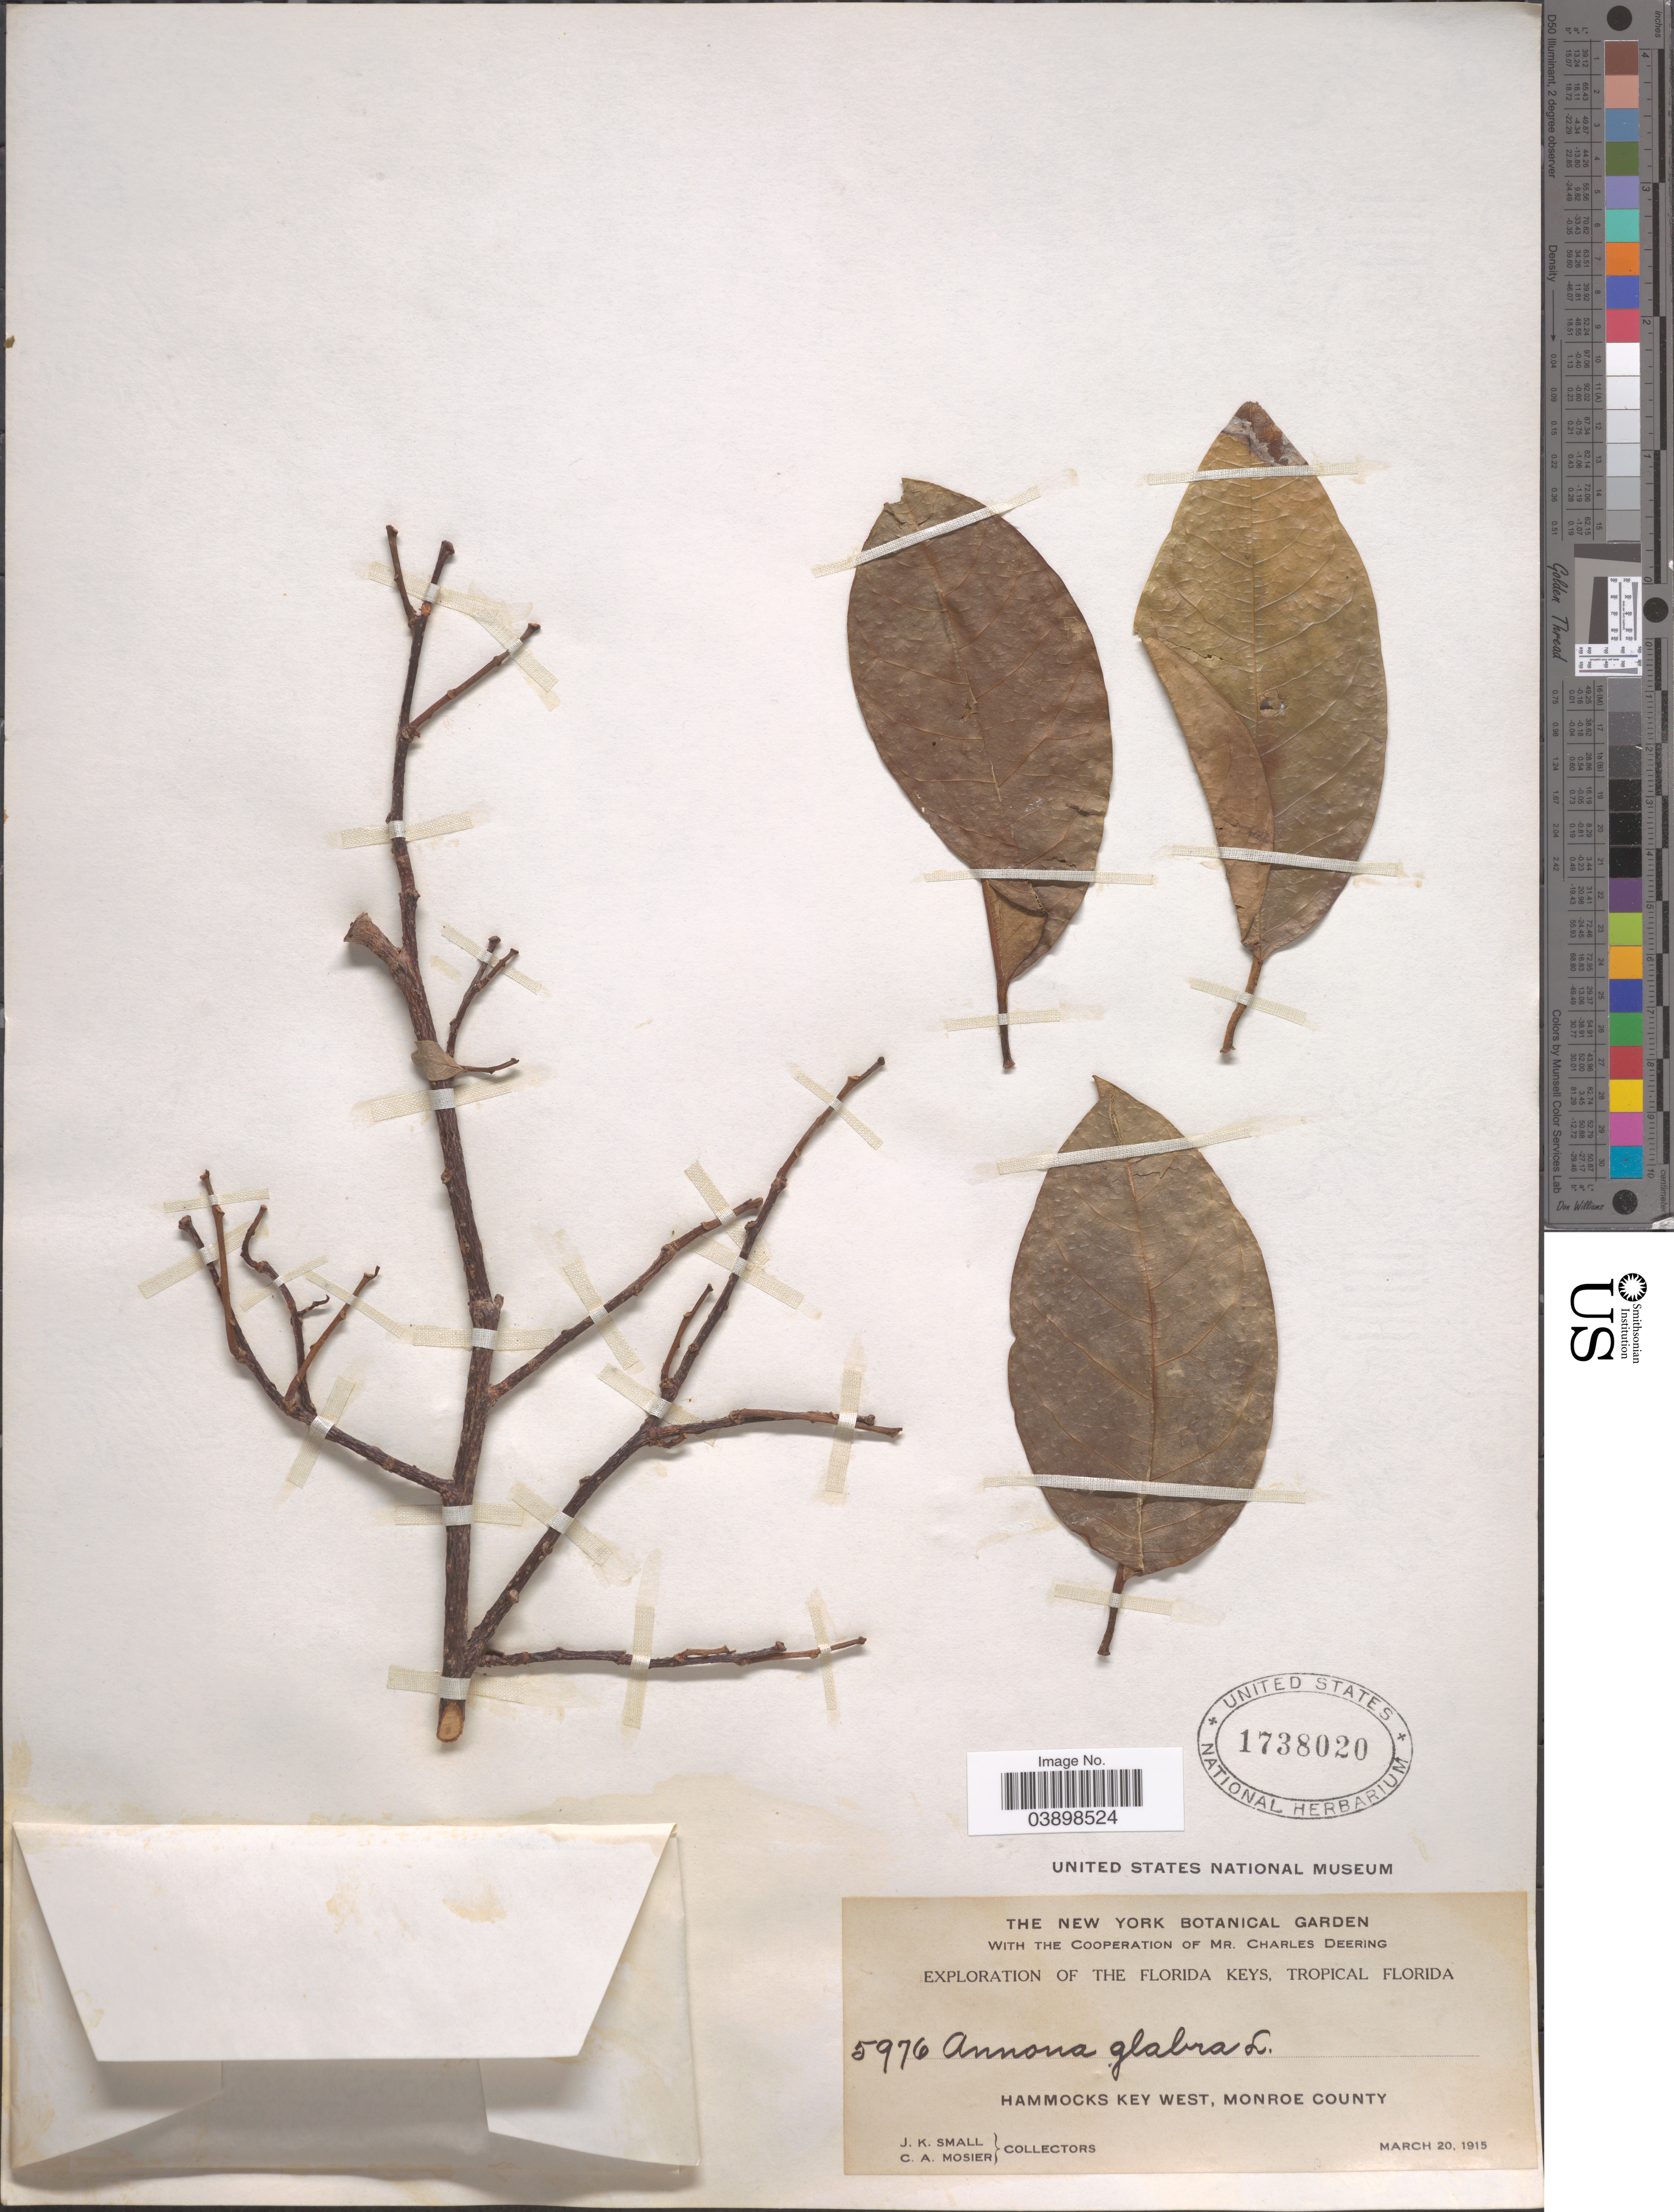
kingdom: Plantae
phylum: Tracheophyta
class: Magnoliopsida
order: Magnoliales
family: Annonaceae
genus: Annona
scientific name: Annona glabra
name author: L.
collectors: J. K. Small & C. A. Mosier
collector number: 5976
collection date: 1915-03-20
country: United States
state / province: Florida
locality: The Florida Keys, Tropical Florida. Hammocks Key West, Monroe County.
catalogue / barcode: US 1738020